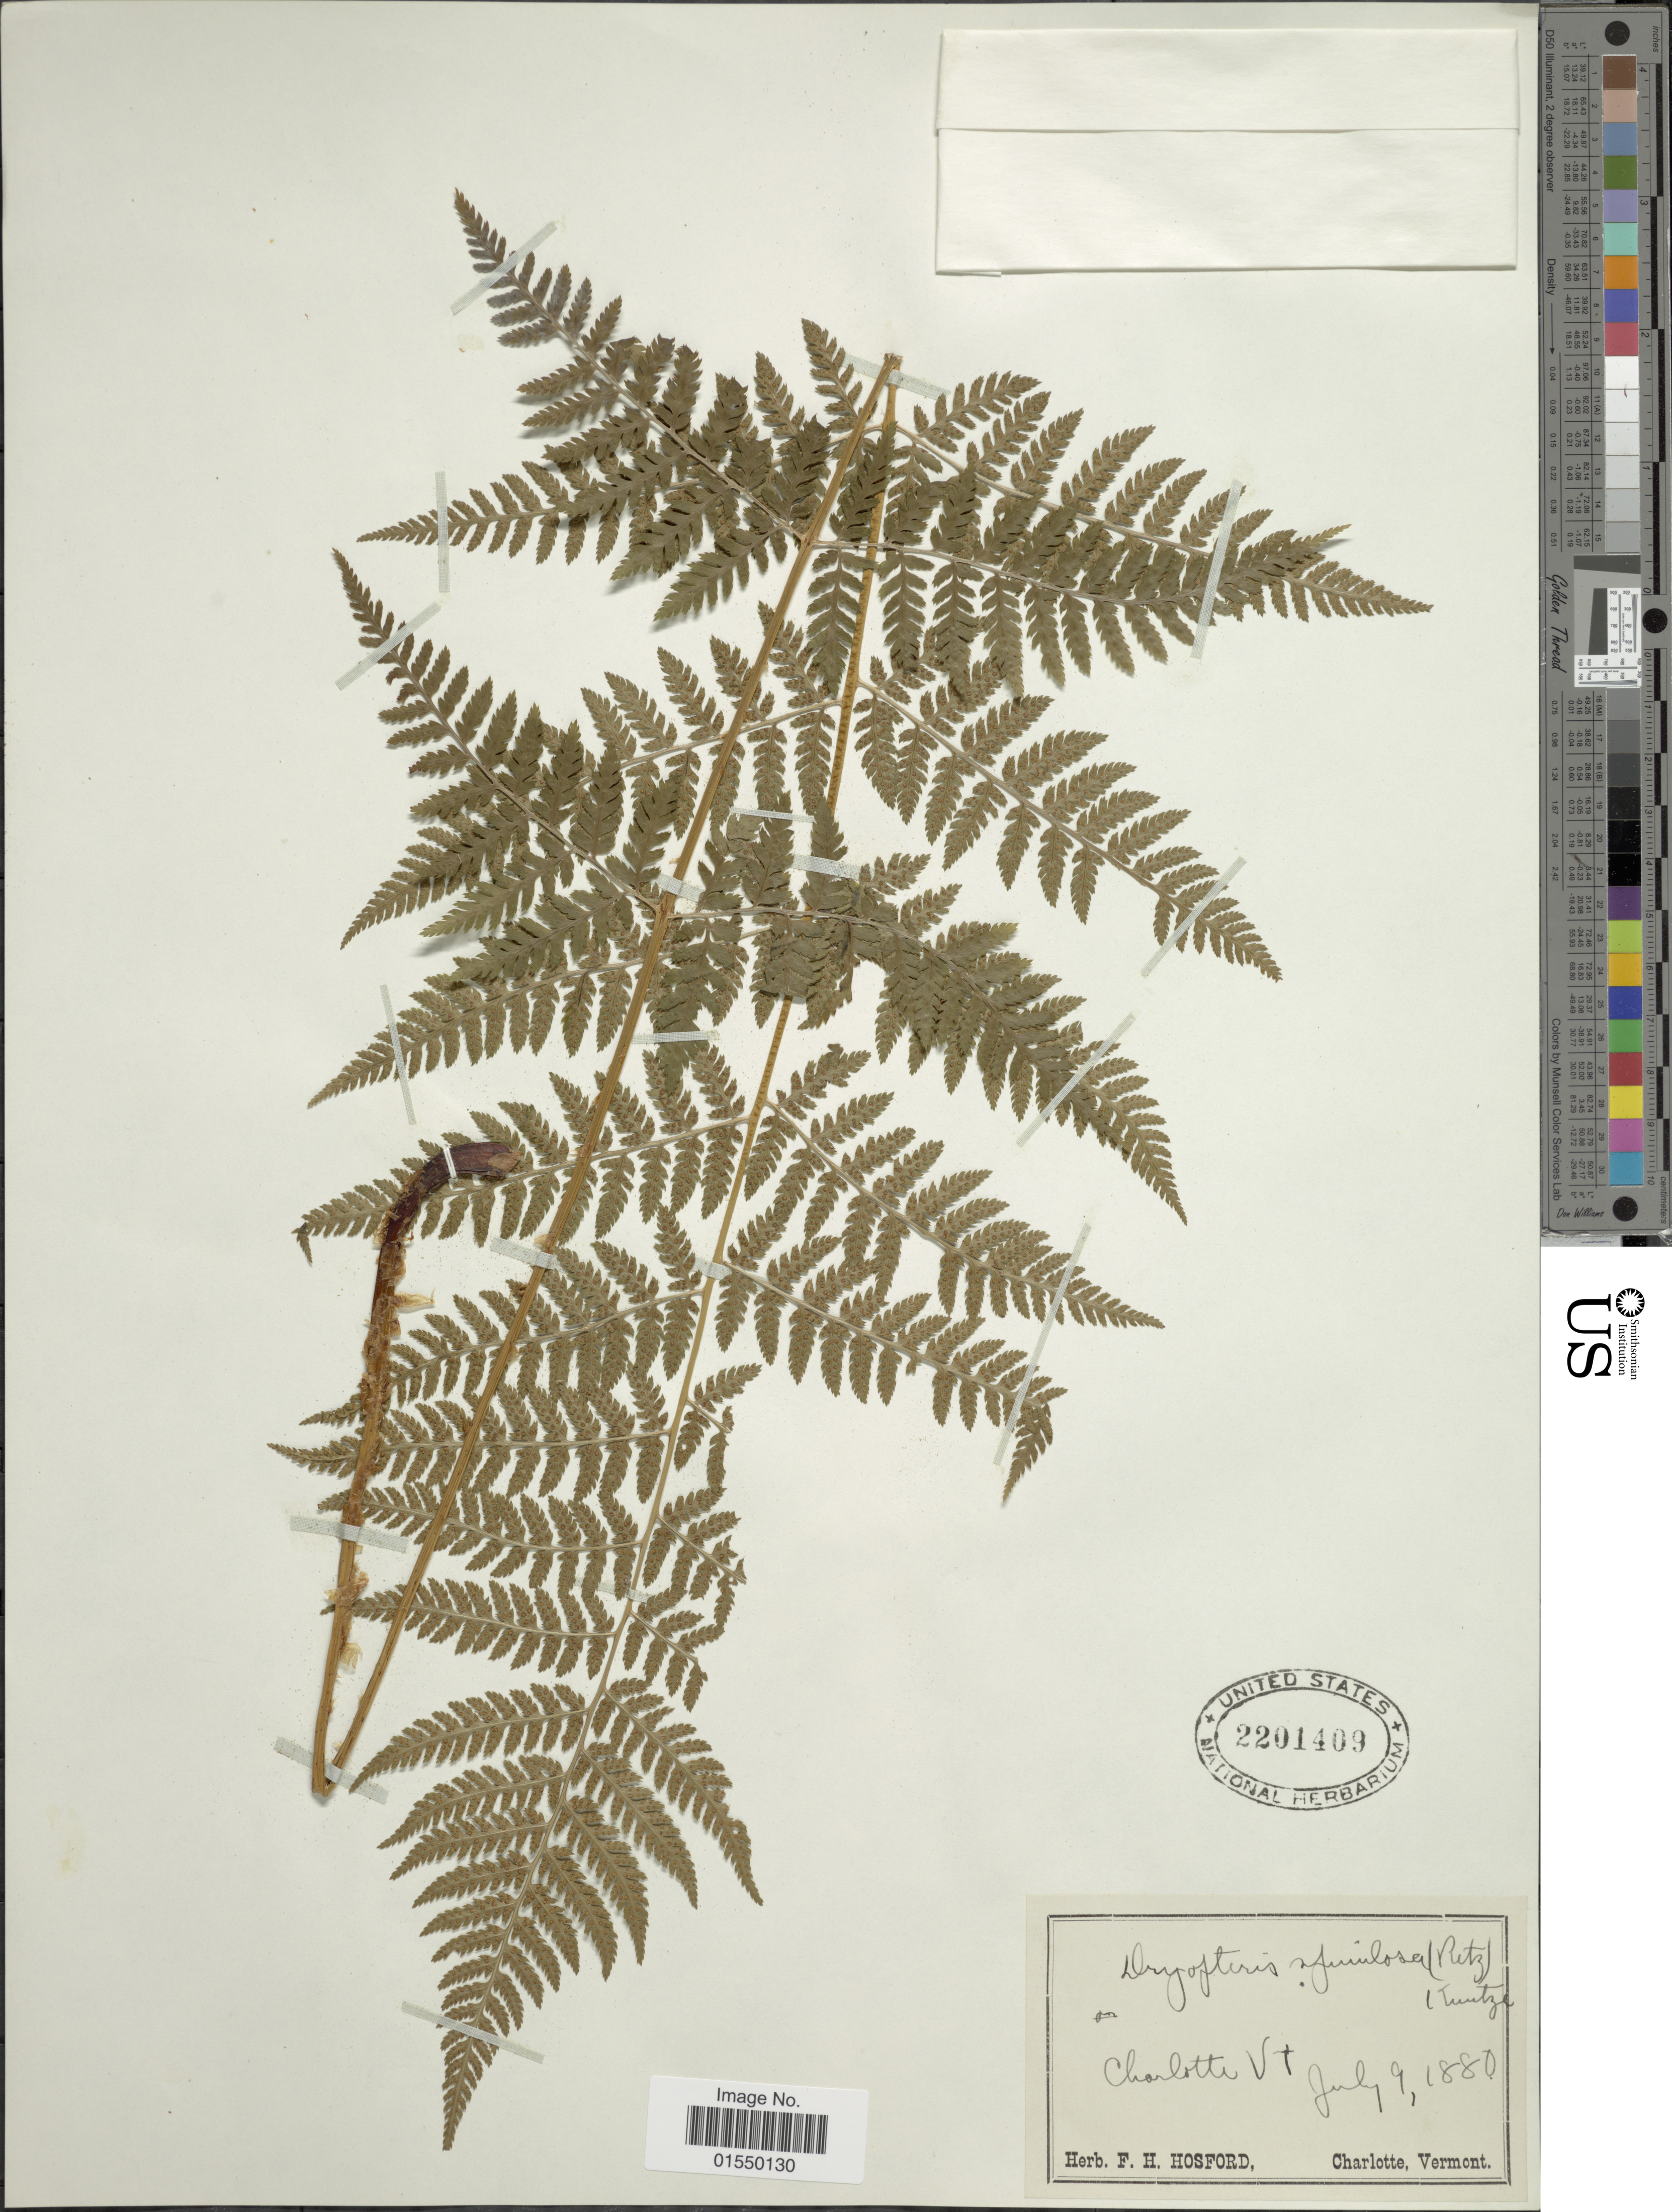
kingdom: Plantae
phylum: Tracheophyta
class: Polypodiopsida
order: Polypodiales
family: Dryopteridaceae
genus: Dryopteris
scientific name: Dryopteris carthusiana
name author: (Villars) H.P. Fuchs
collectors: ex herb. F. H. Hosford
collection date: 1880-07-09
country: United States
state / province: Vermont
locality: Charlotte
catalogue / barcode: US 2201409